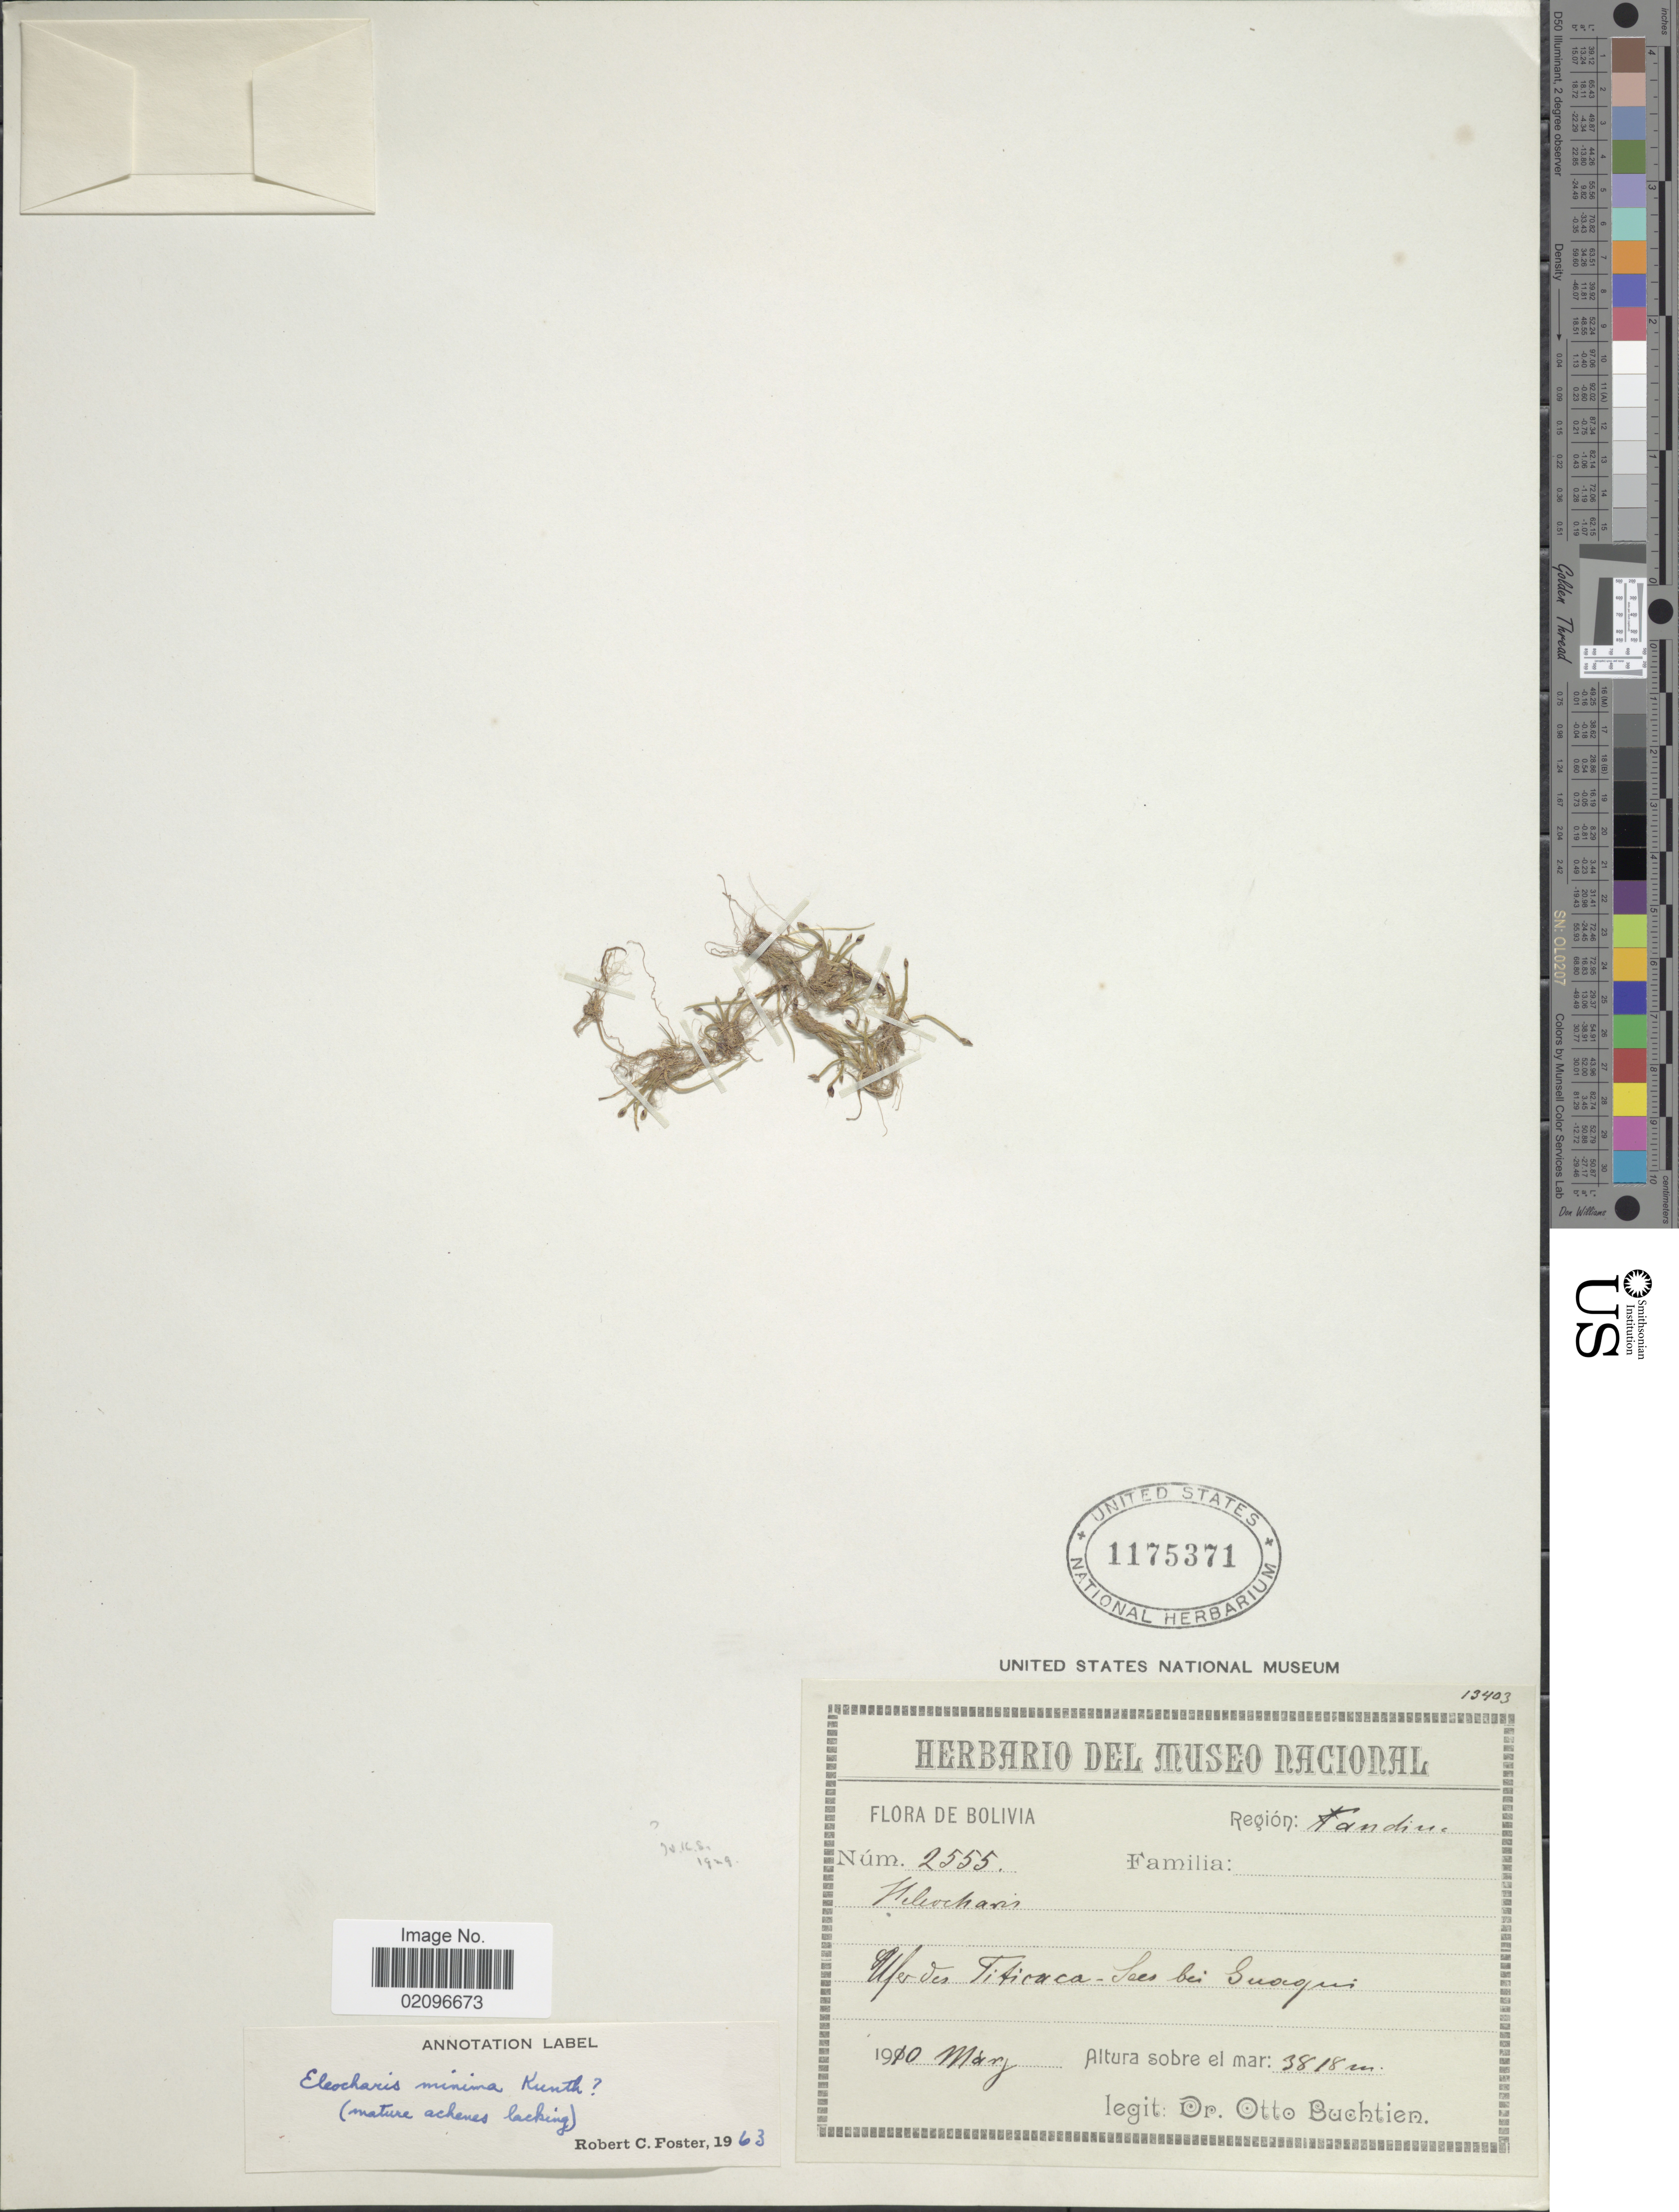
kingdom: Plantae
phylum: Tracheophyta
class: Liliopsida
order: Poales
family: Cyperaceae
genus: Eleocharis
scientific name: Eleocharis minima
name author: Kunth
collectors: O. Buchtien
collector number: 2555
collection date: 1910-03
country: Bolivia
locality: Bolivia, Region: Andine. Ufer der Titicaca - Sees bei Guaqui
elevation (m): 3818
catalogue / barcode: US 1175371